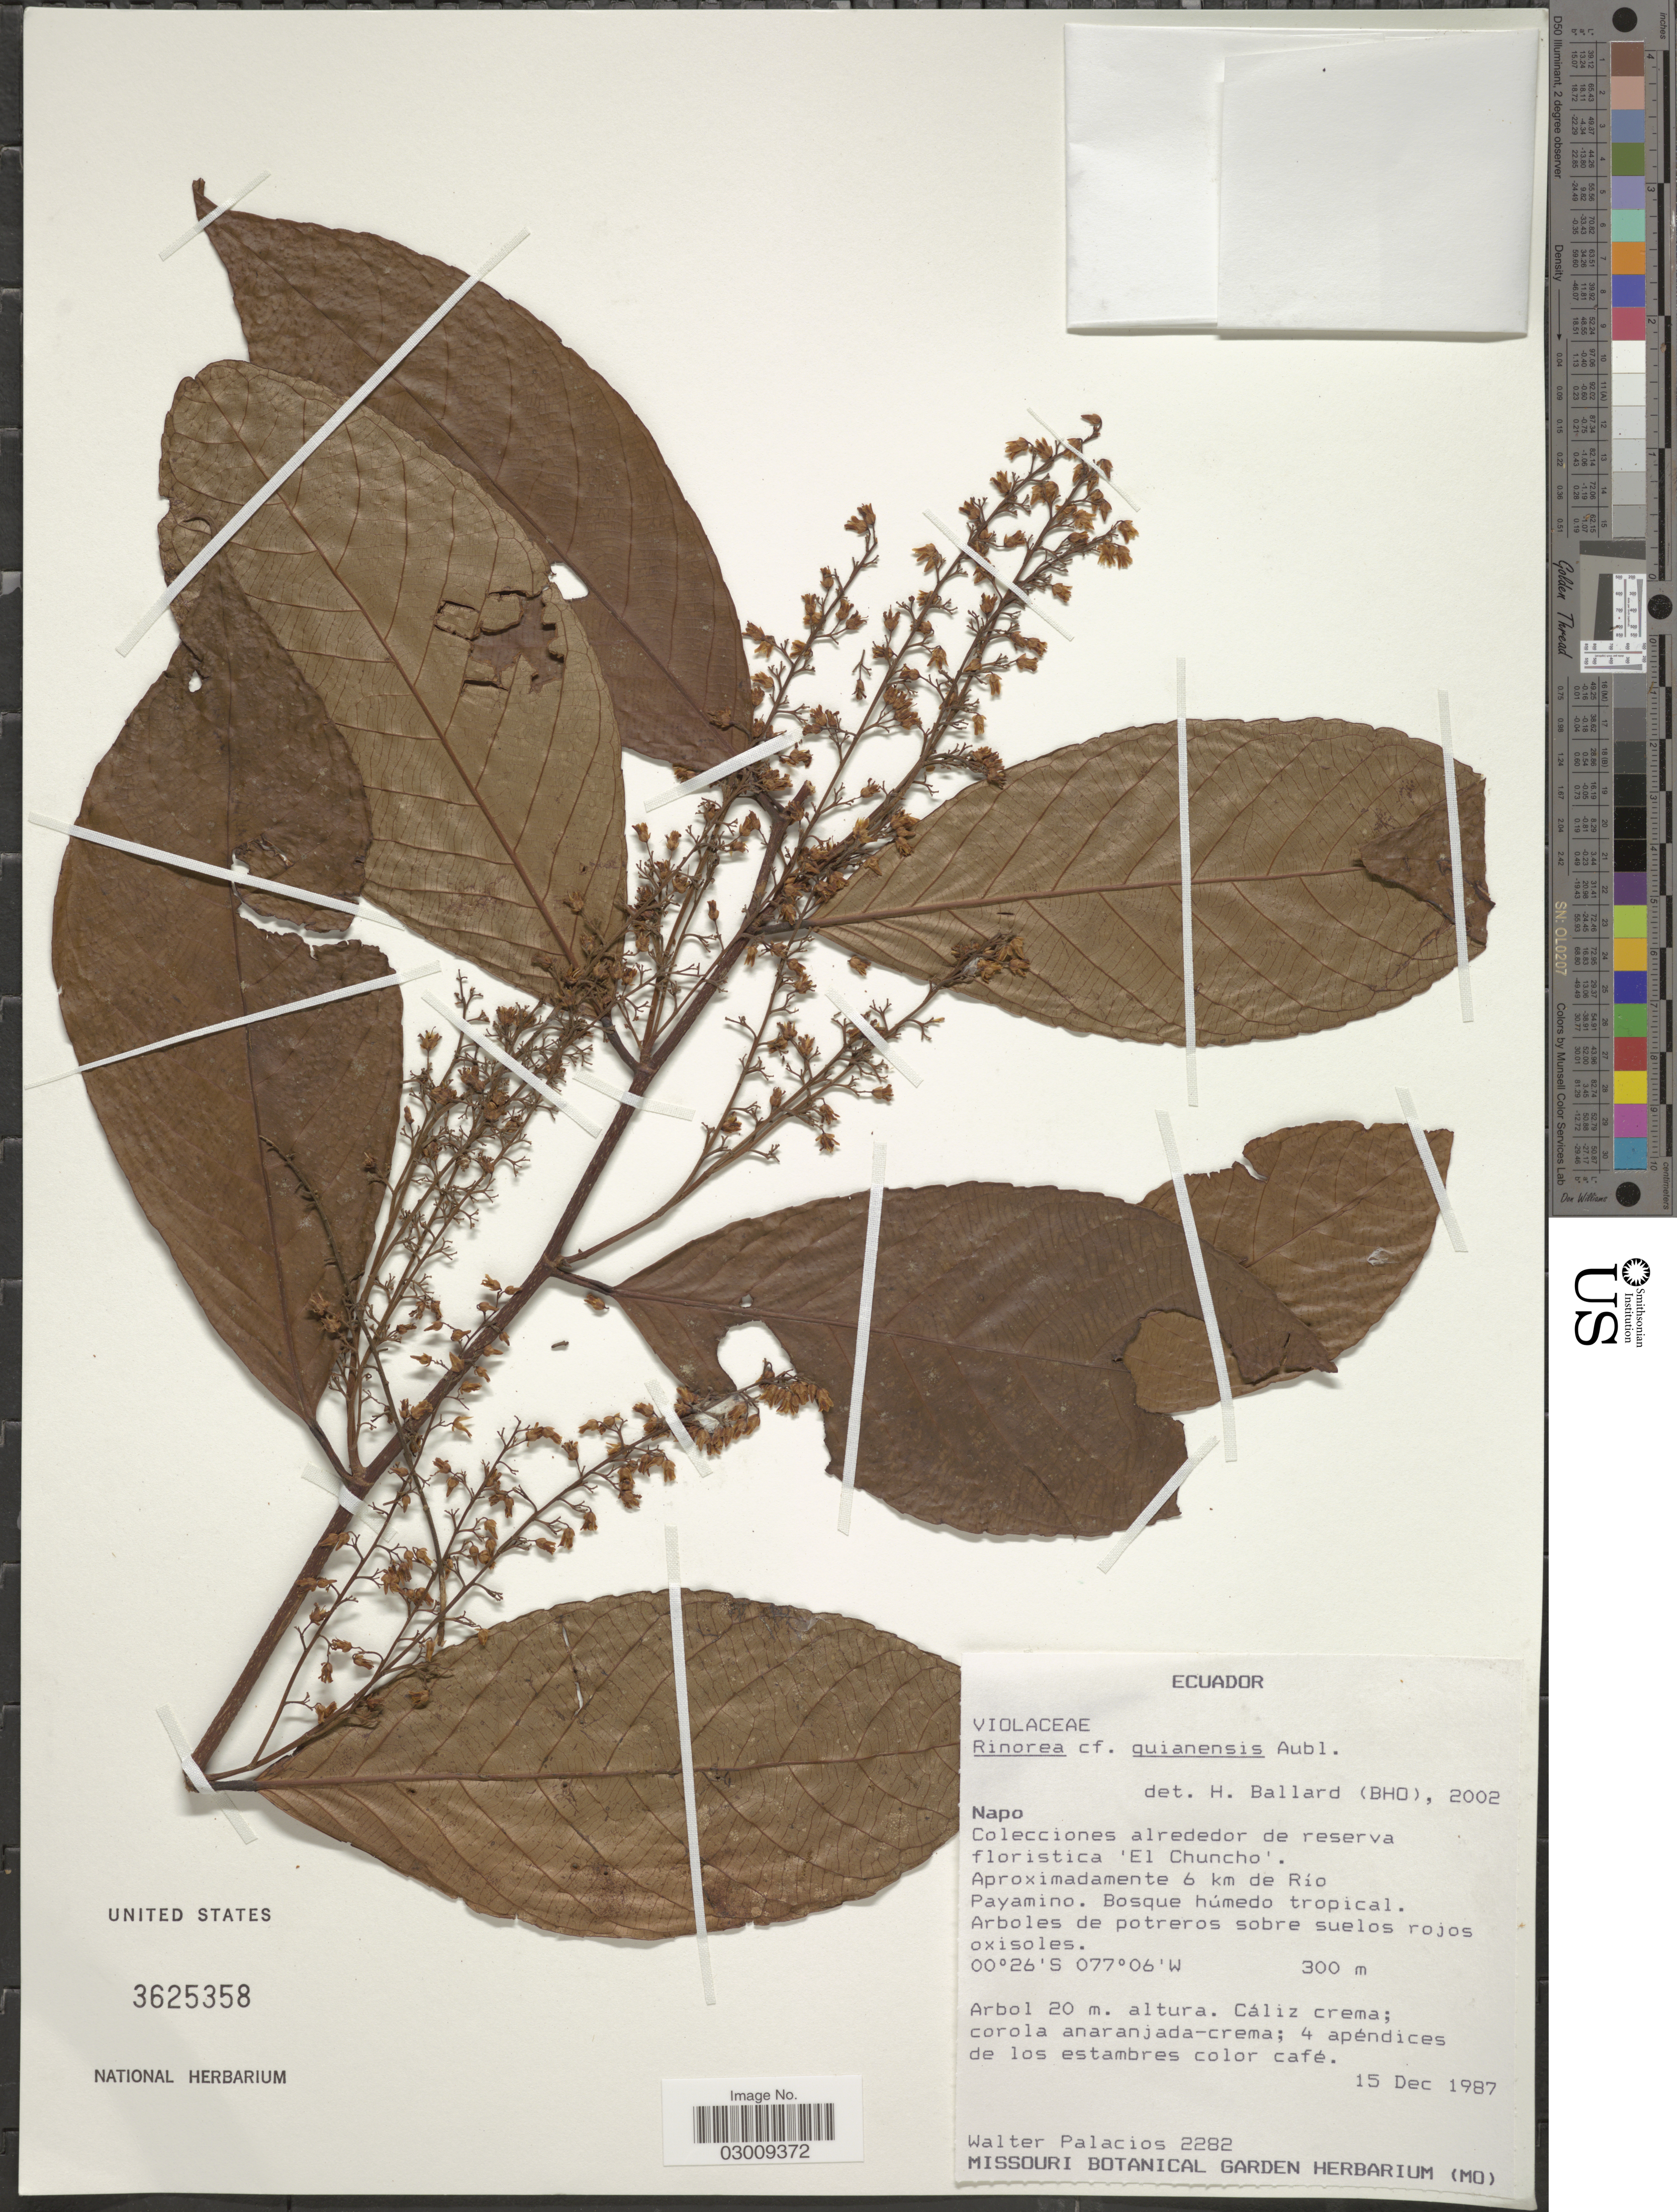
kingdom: Plantae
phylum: Tracheophyta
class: Magnoliopsida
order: Malpighiales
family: Violaceae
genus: Rinorea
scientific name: Rinorea zygomorpha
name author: H.E. Ballard & Wahlert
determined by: Hoyos-Gomez, S. E.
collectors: W. Palacios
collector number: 2282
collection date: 1987-12-15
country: Ecuador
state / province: Napo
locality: Colecciones alrededor de reserva floristica 'El Chuncho'. Aproximadamente 6 km de Río Payamino.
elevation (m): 300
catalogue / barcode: US 3625358